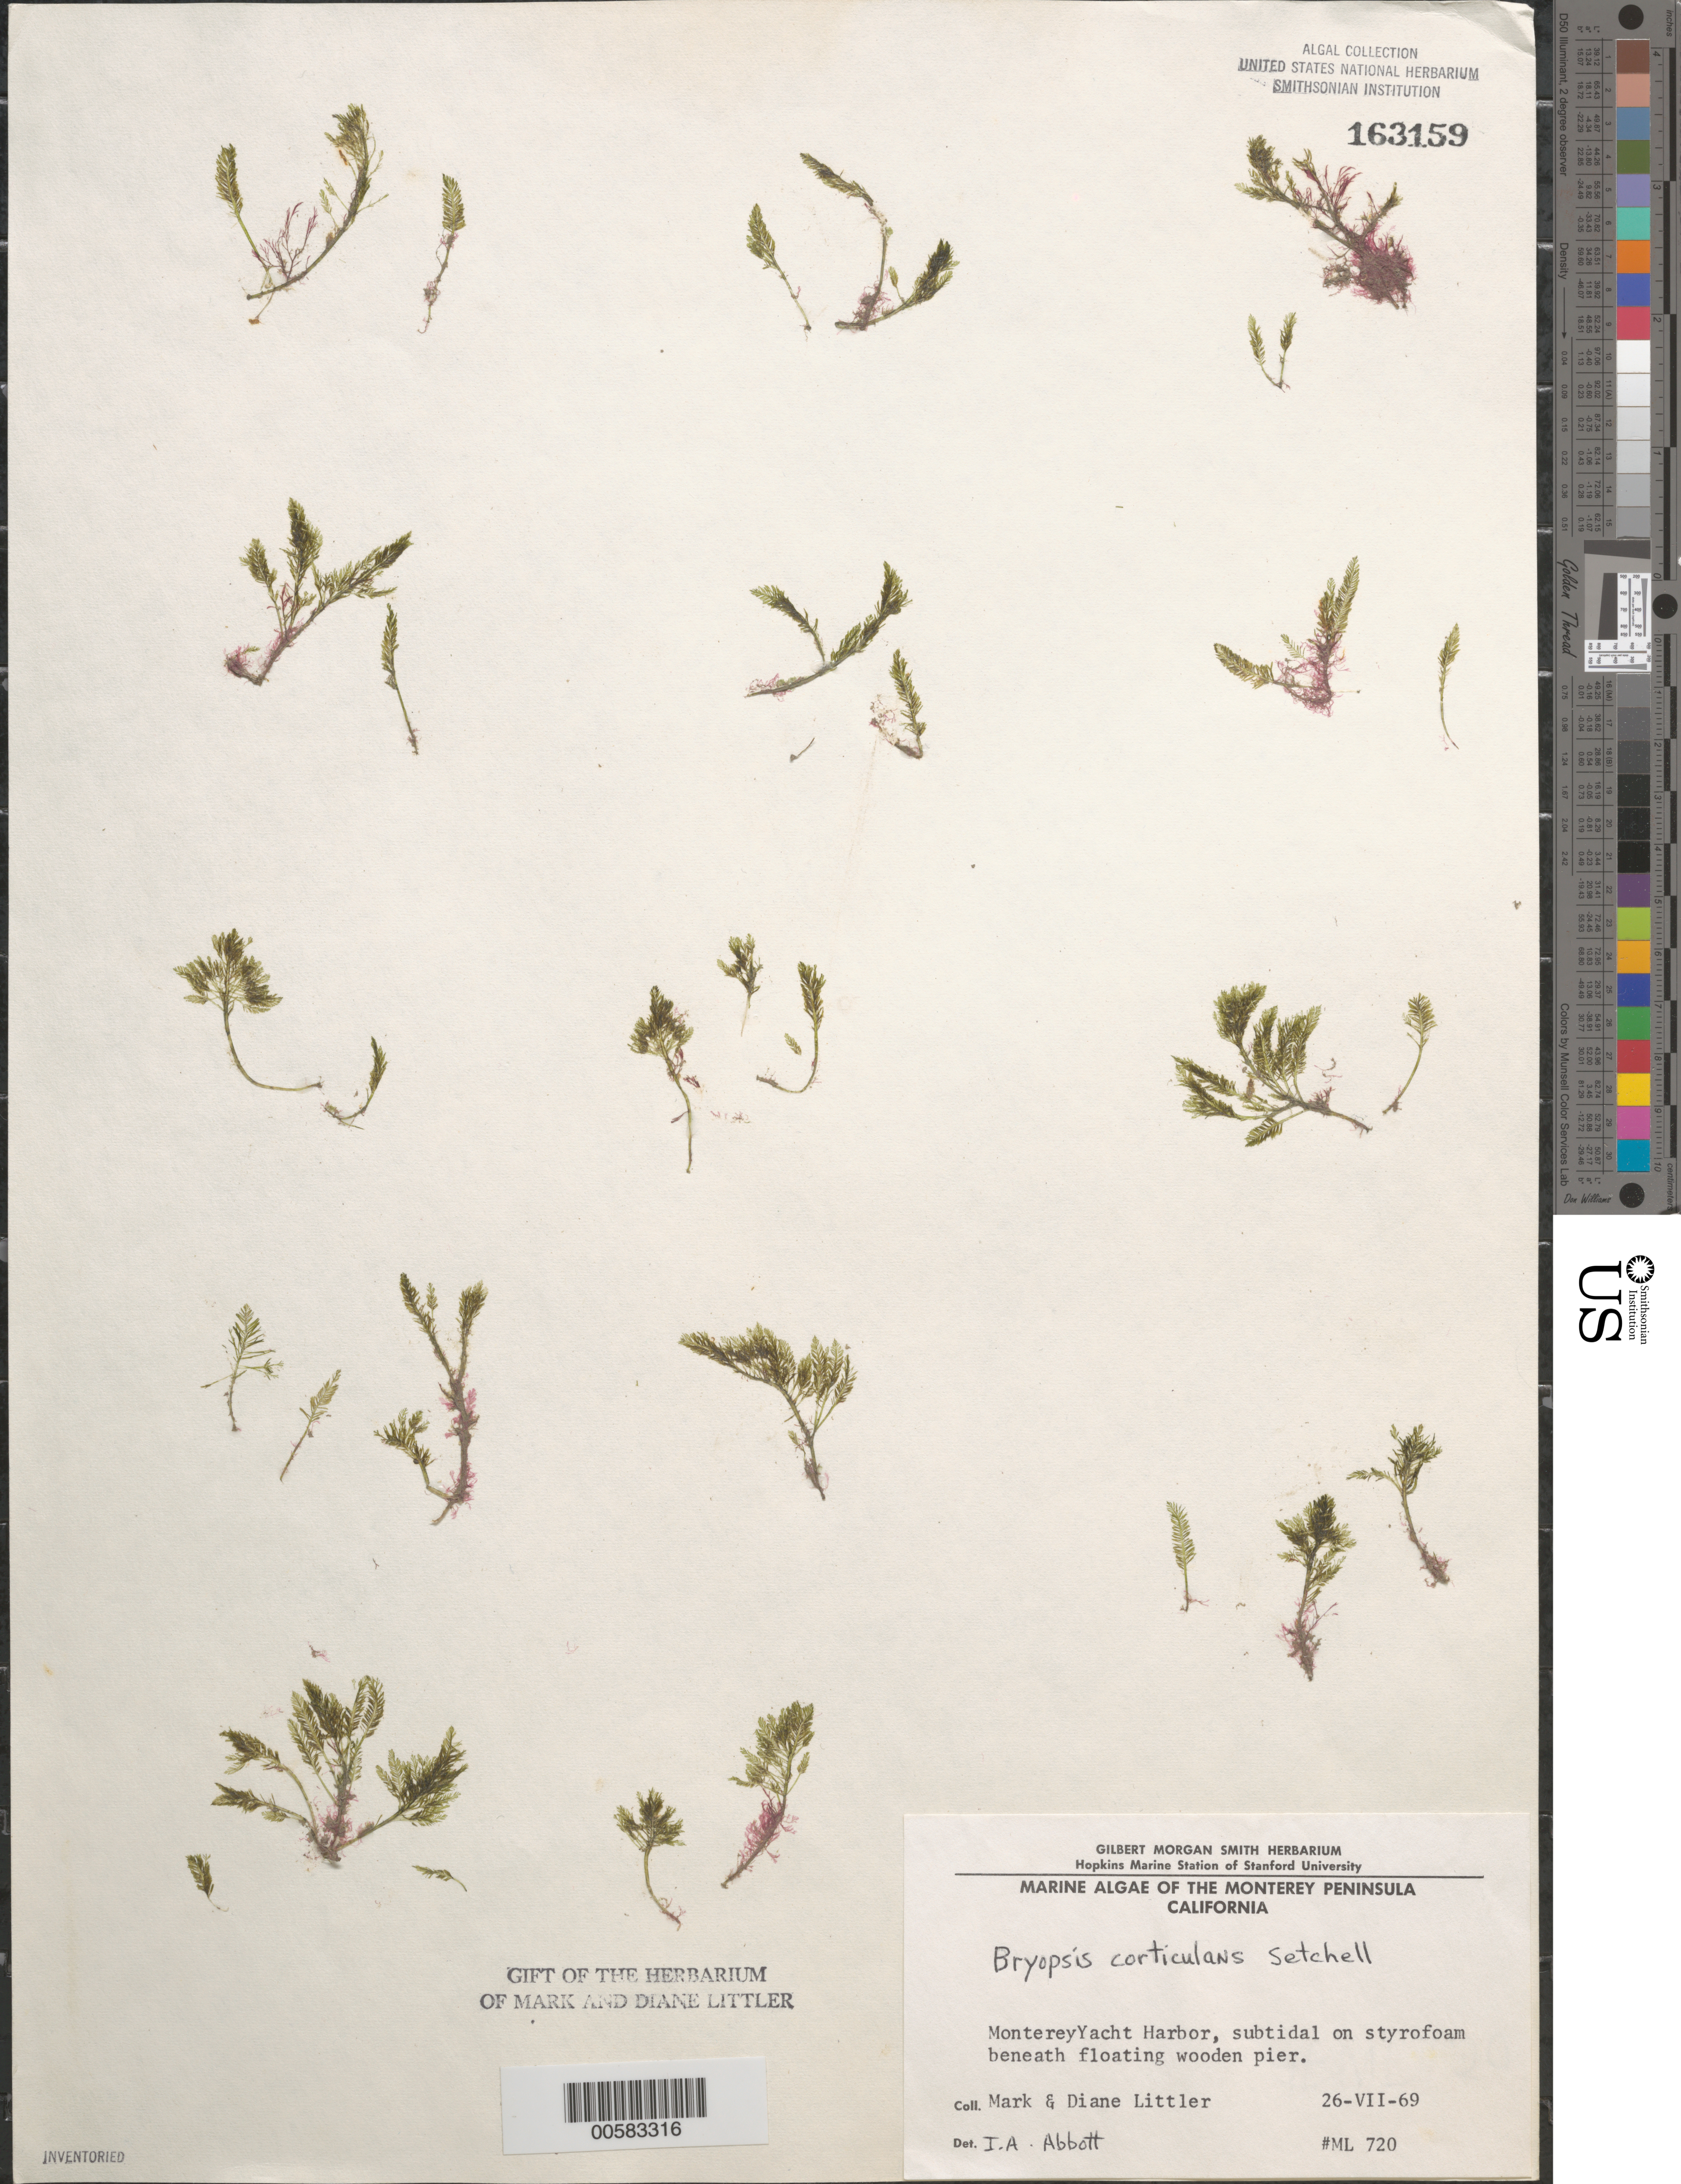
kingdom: Plantae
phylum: Chlorophyta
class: Ulvophyceae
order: Bryopsidales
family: Bryopsidaceae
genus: Bryopsis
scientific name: Bryopsis corticulans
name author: Setch. in Collins et al.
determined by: Abbott, Isabella A.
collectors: M. M. Littler & D. S. Littler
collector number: ML 720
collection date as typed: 26 Jul 1969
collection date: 1969-07-26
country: United States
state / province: California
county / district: Monterey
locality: Monterey Yacht Harbor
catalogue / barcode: US 163159